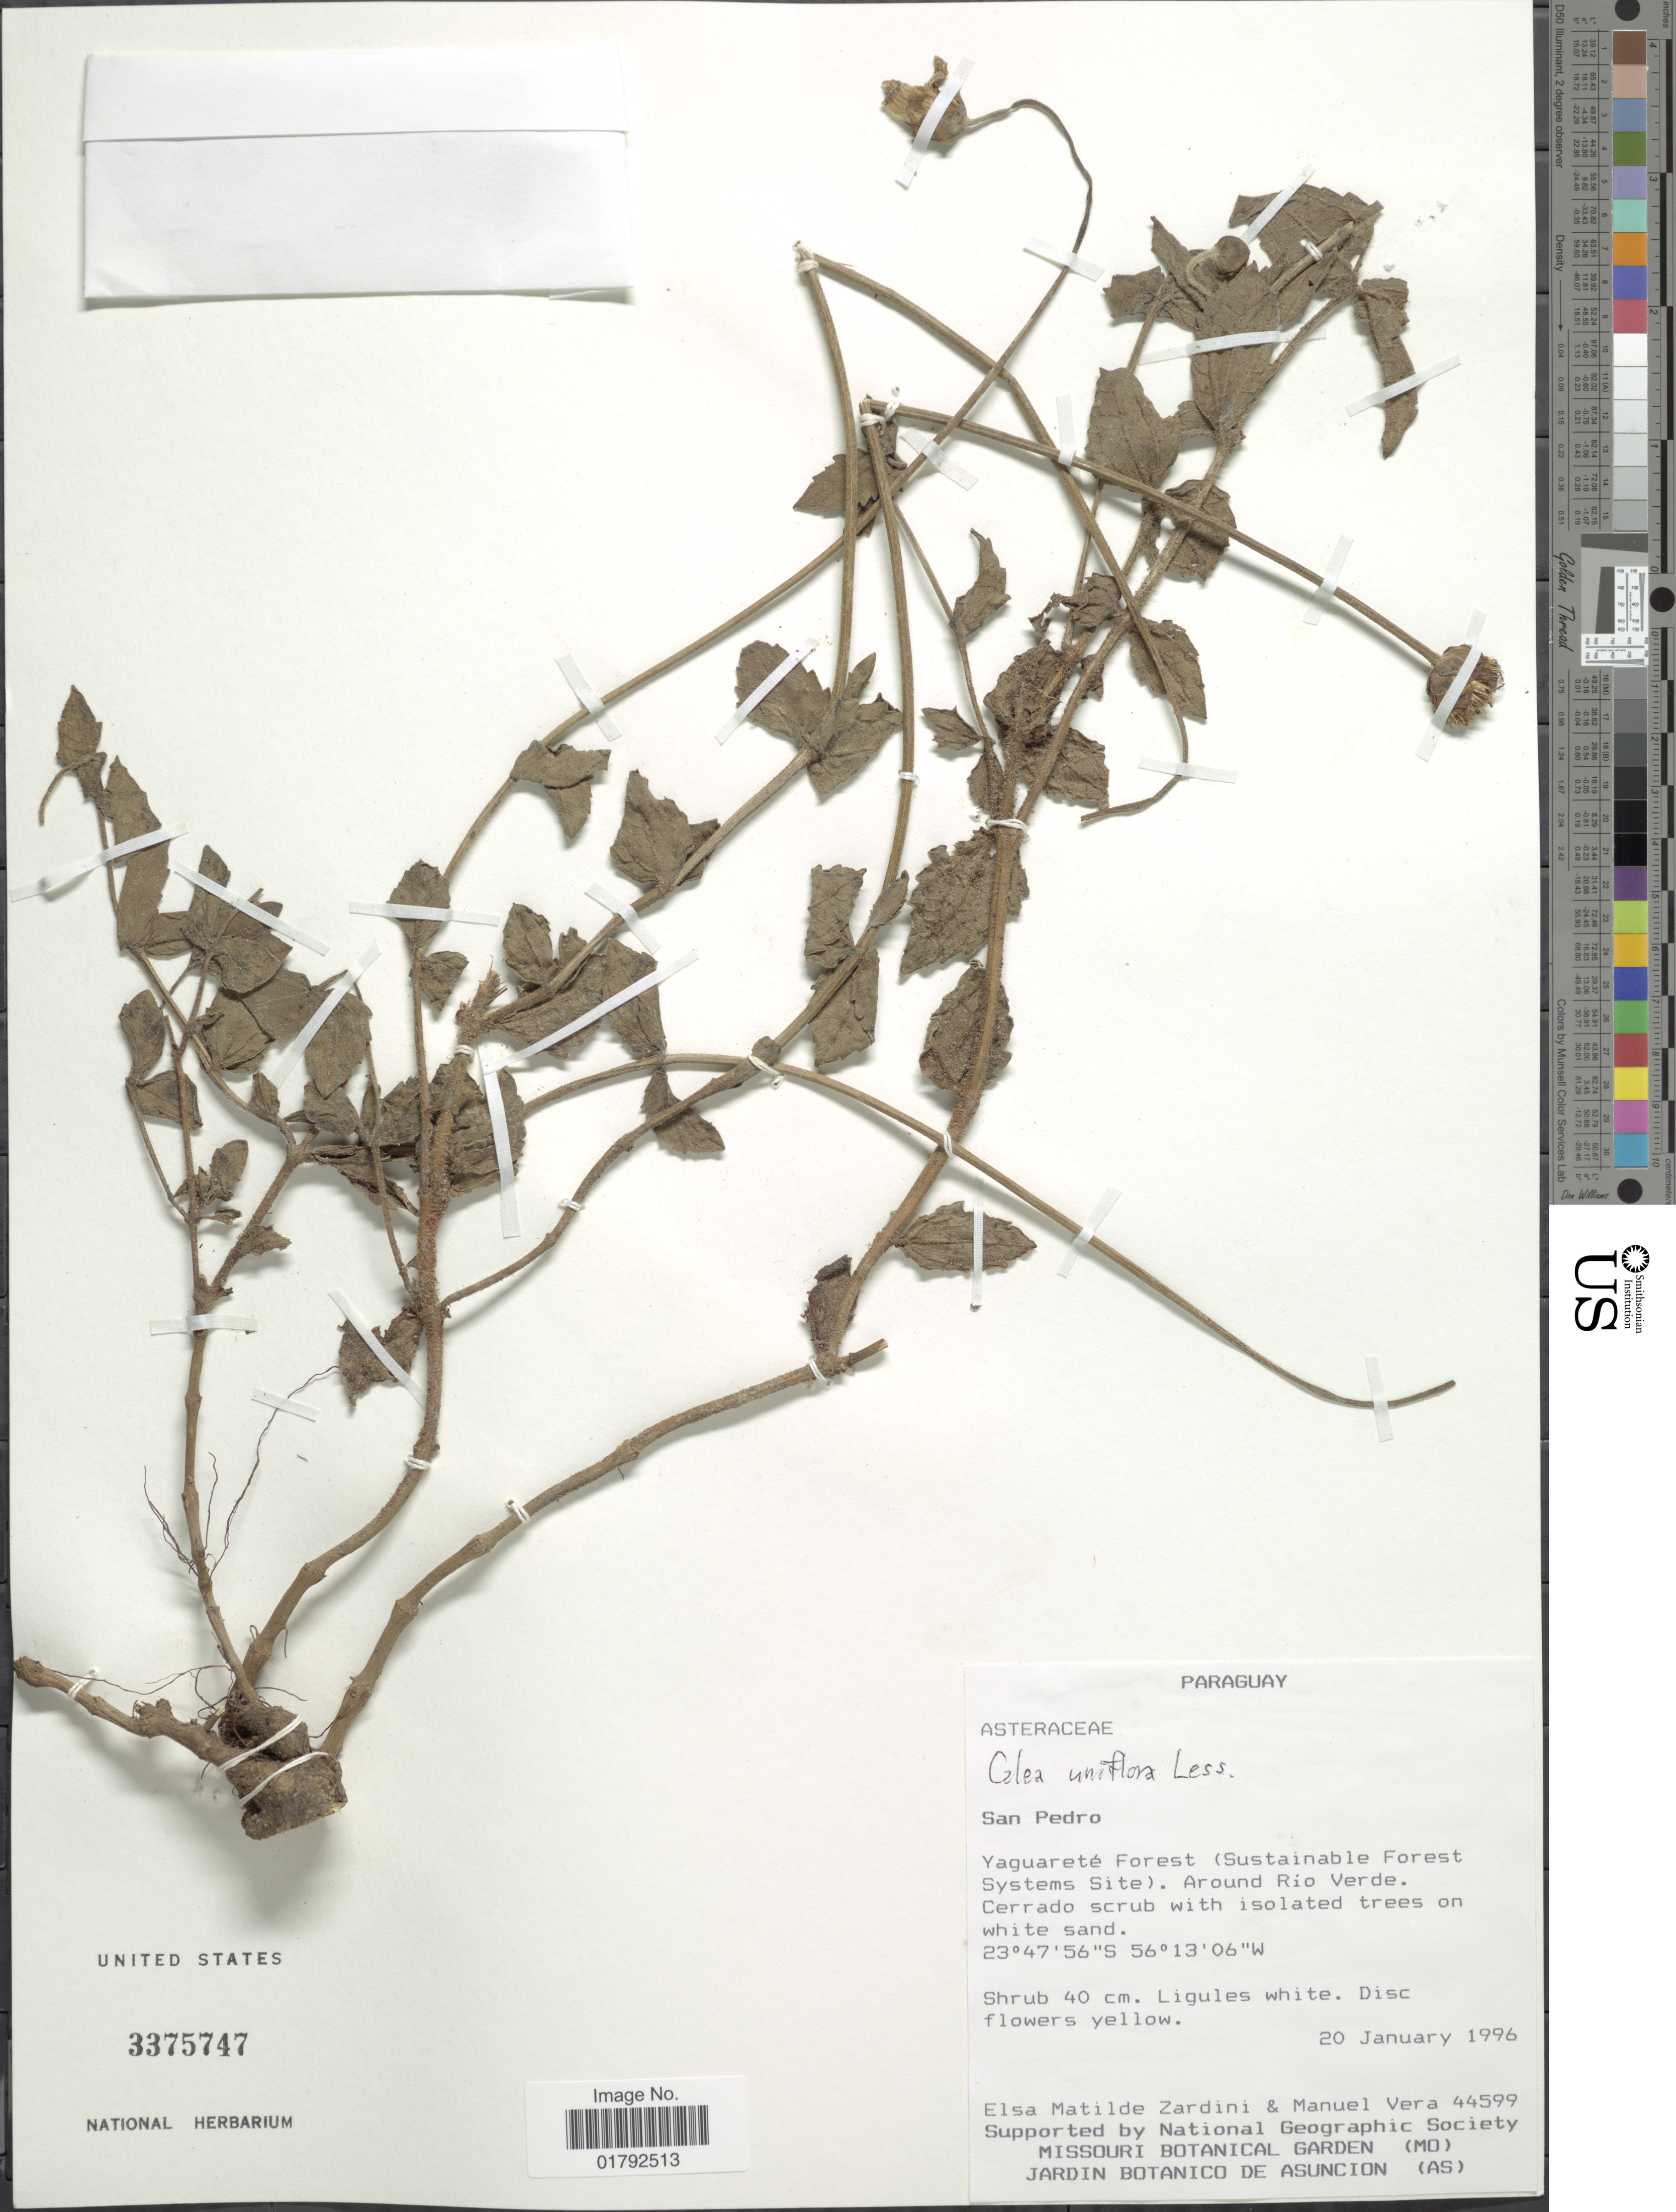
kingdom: Plantae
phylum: Tracheophyta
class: Magnoliopsida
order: Asterales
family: Asteraceae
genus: Calea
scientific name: Calea uniflora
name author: Less.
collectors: E. M. Zardini & M. Vera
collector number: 44599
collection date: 1996-01-20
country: Paraguay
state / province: San Pedro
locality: Yaguarete Forest (Sustainable Forest Systems Site), around Rio Verde.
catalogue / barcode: US 3375747